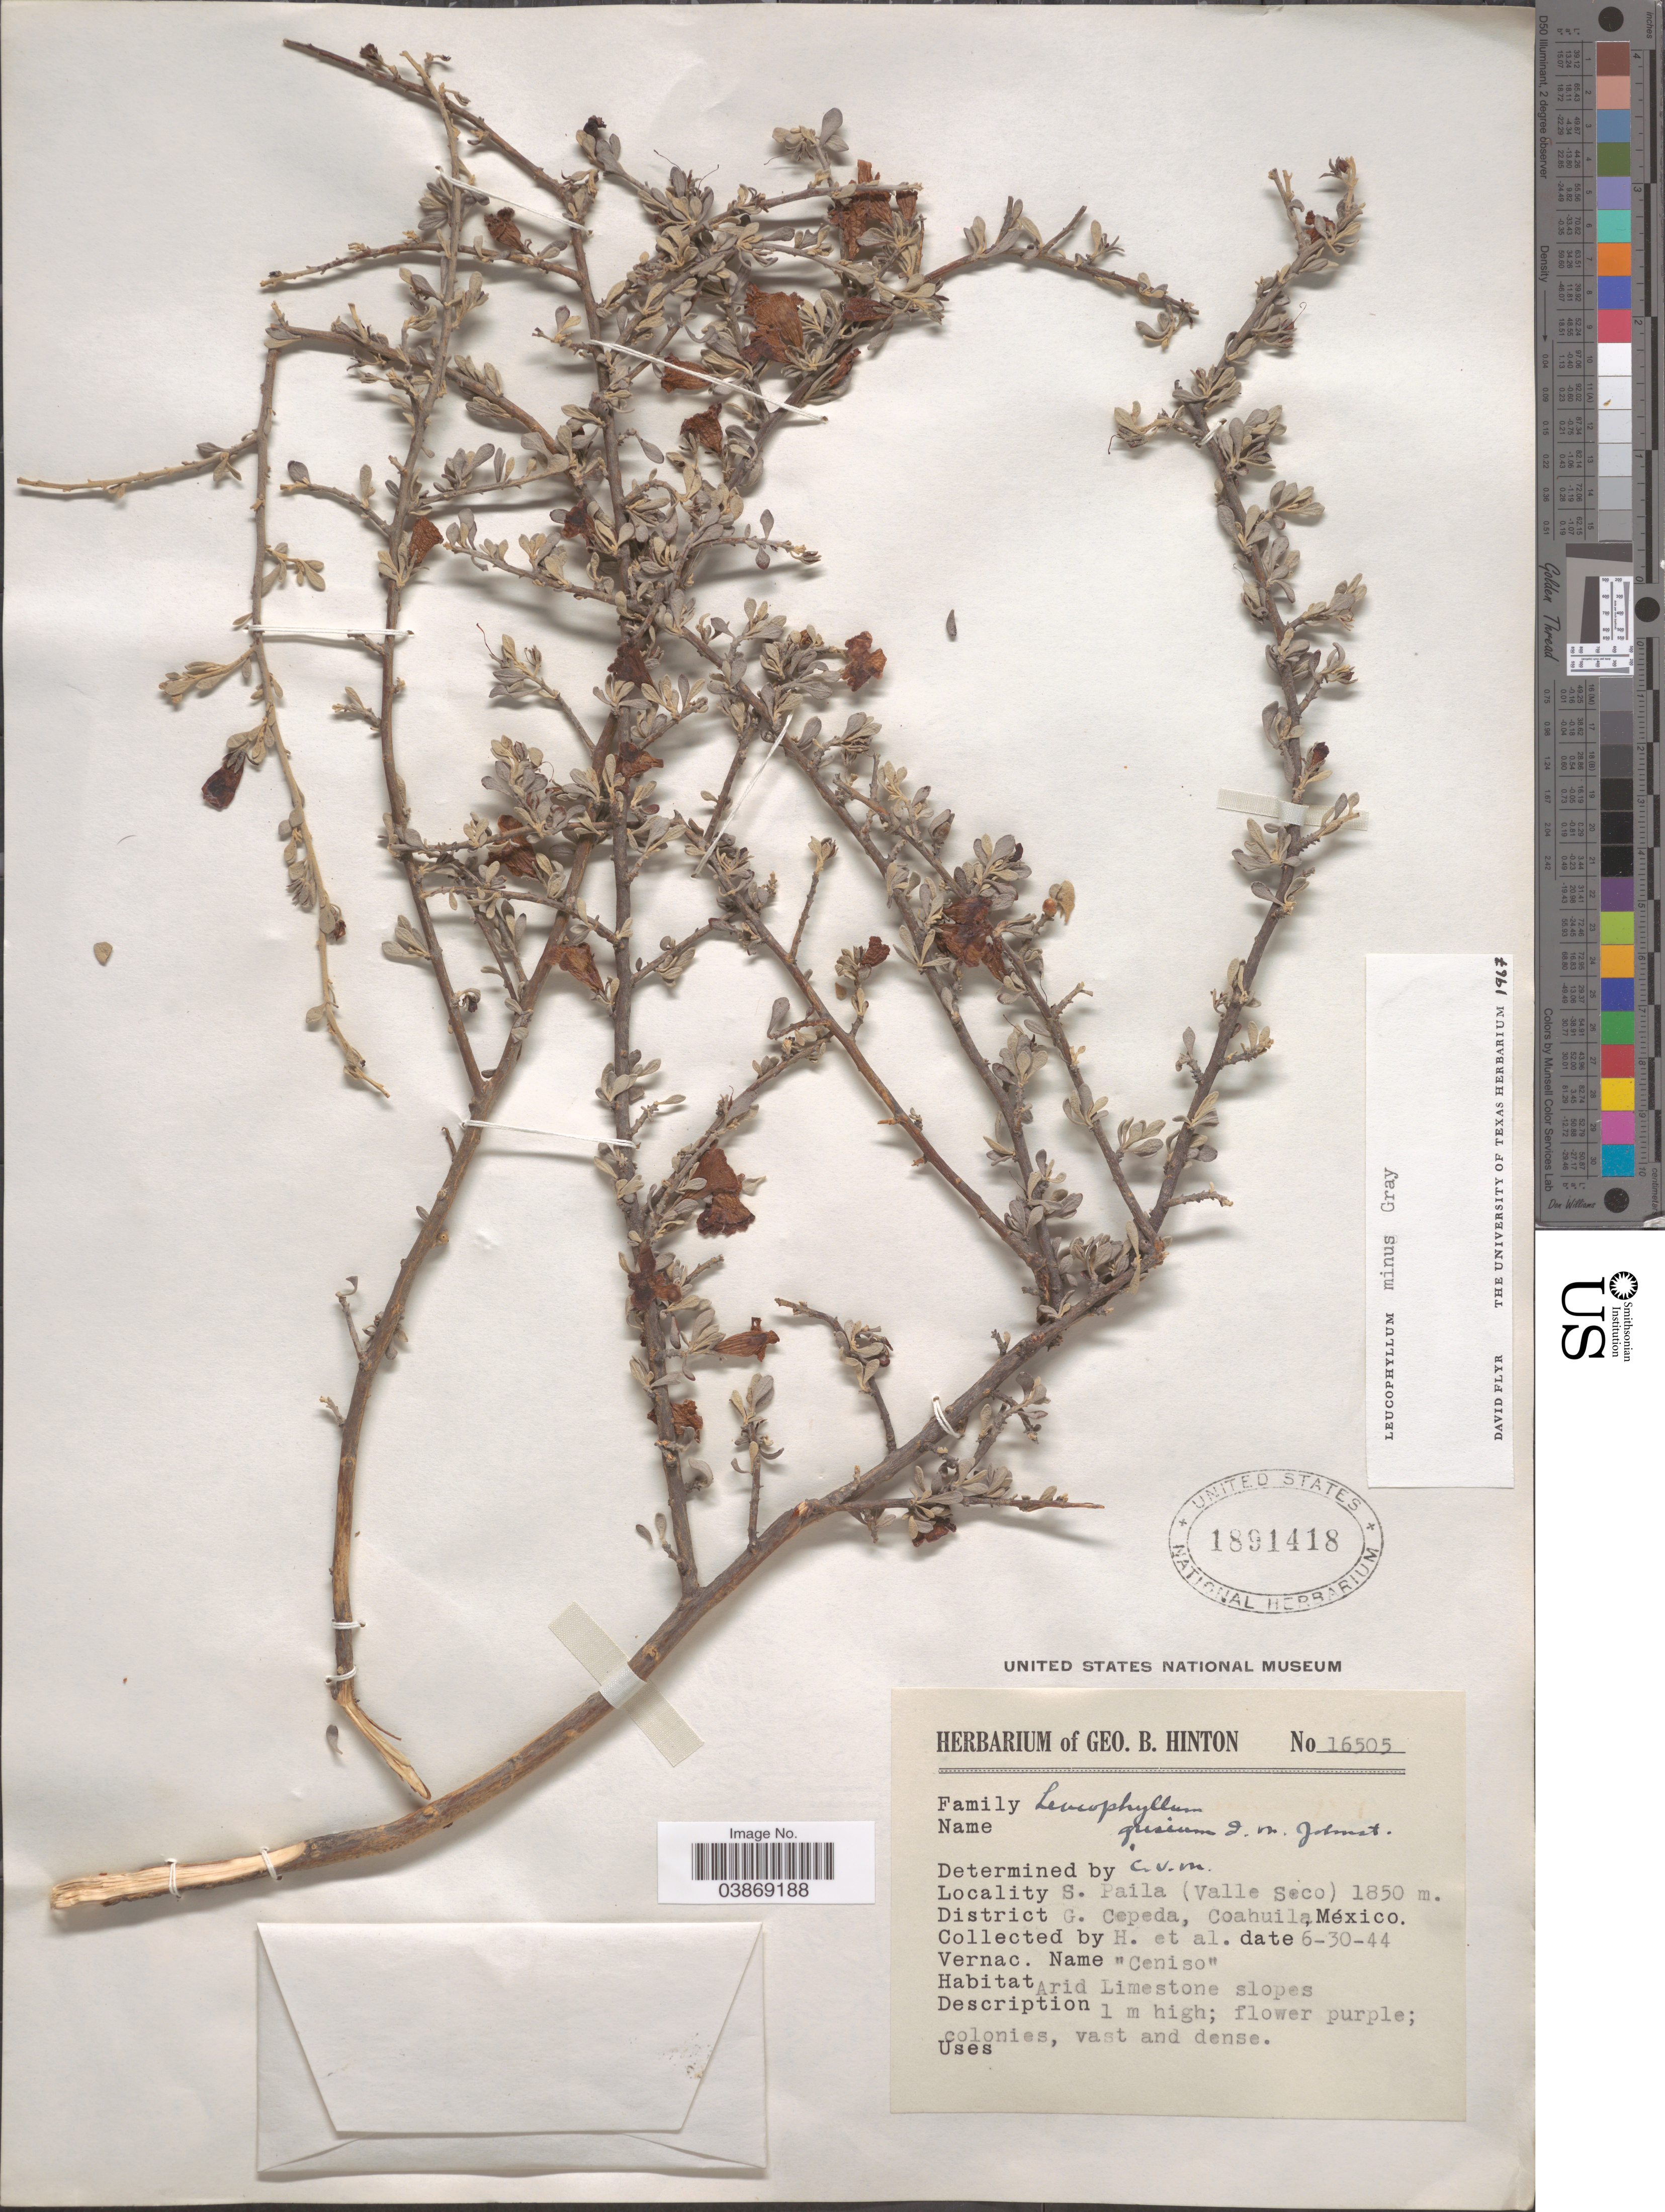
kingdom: Plantae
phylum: Tracheophyta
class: Magnoliopsida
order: Lamiales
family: Scrophulariaceae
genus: Leucophyllum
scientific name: Leucophyllum minus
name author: A. Gray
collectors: G. B. Hinton & et al.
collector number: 16505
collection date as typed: Transcribed d/m/y: 30/6/44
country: Mexico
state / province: Coahuila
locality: S. Paila (Valle Seco). District G. Cepeda.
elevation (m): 1850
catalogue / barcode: US 1891418